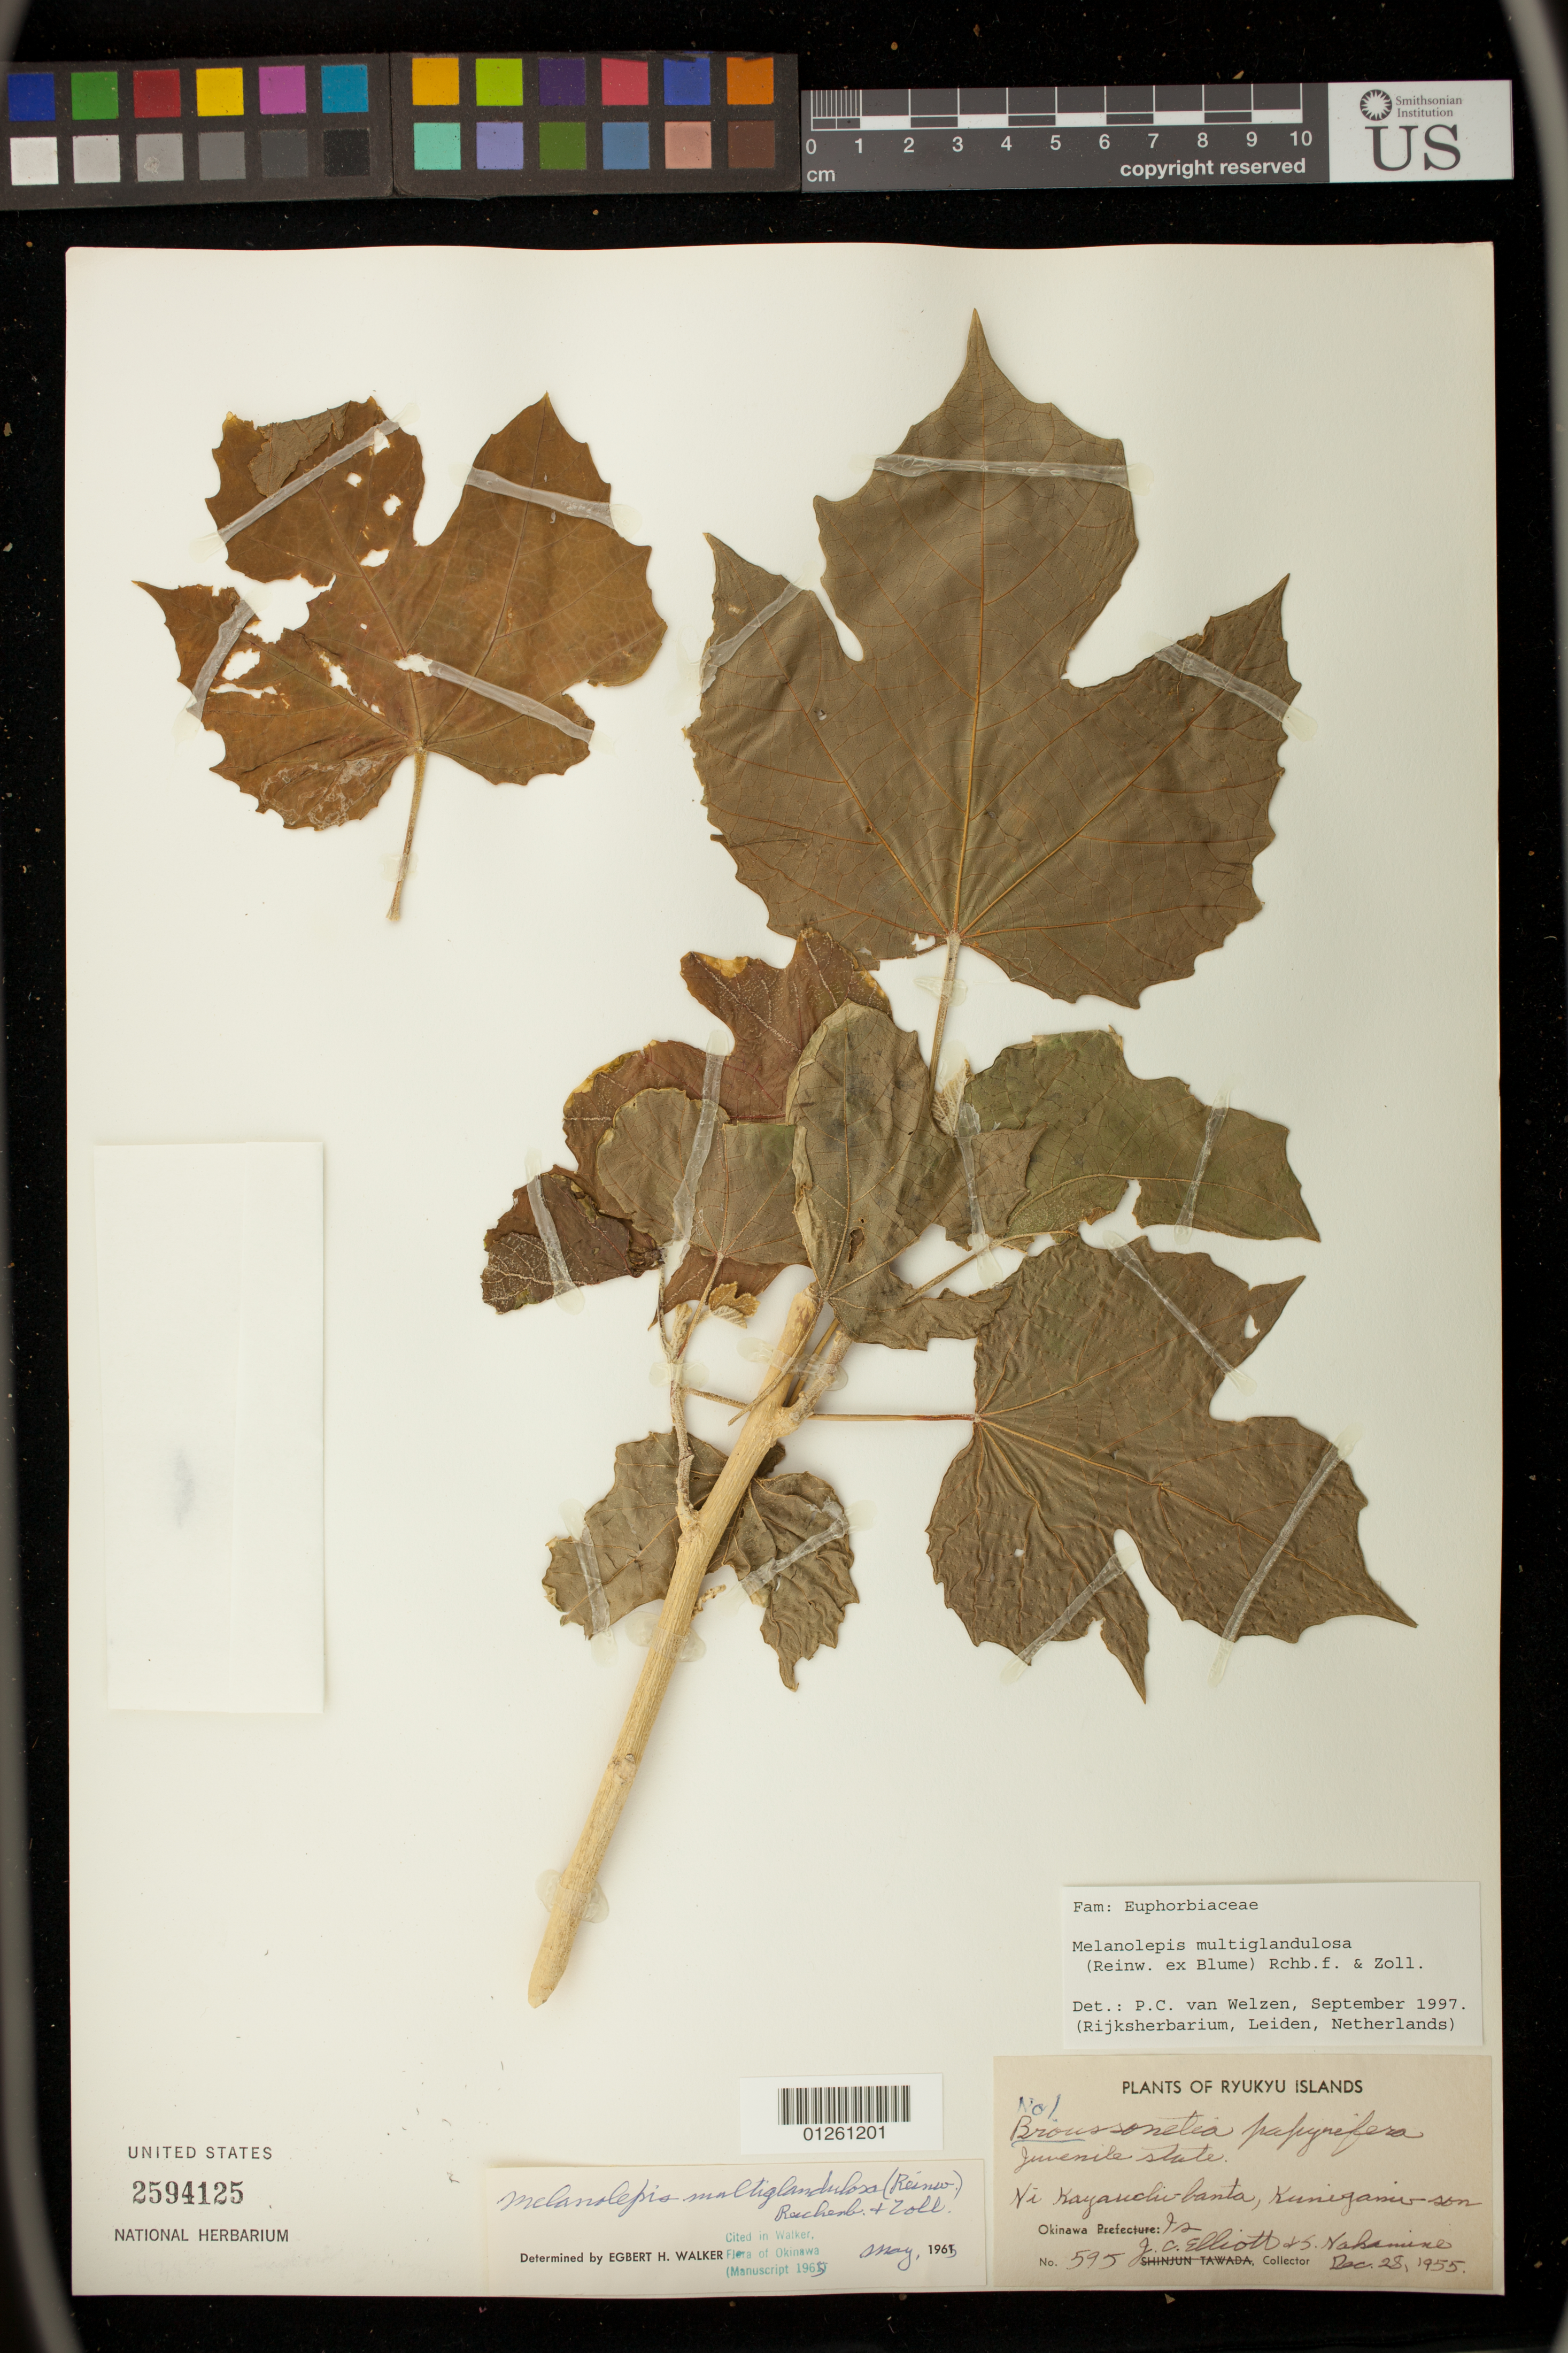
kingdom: Plantae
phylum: Tracheophyta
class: Magnoliopsida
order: Malpighiales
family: Euphorbiaceae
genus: Melanolepis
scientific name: Melanolepis multiglandulosa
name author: (Reinw. ex Blume) Rchb. f. & Zoll.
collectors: J. C. Elliott & S. Nakamine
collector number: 595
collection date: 1955-12-28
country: Japan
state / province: Okinawa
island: Okinawa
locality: Ryukyu Islands. Ni Kayauchi-banta, Kunigami-son. Okinawa Is.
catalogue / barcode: US 2594125